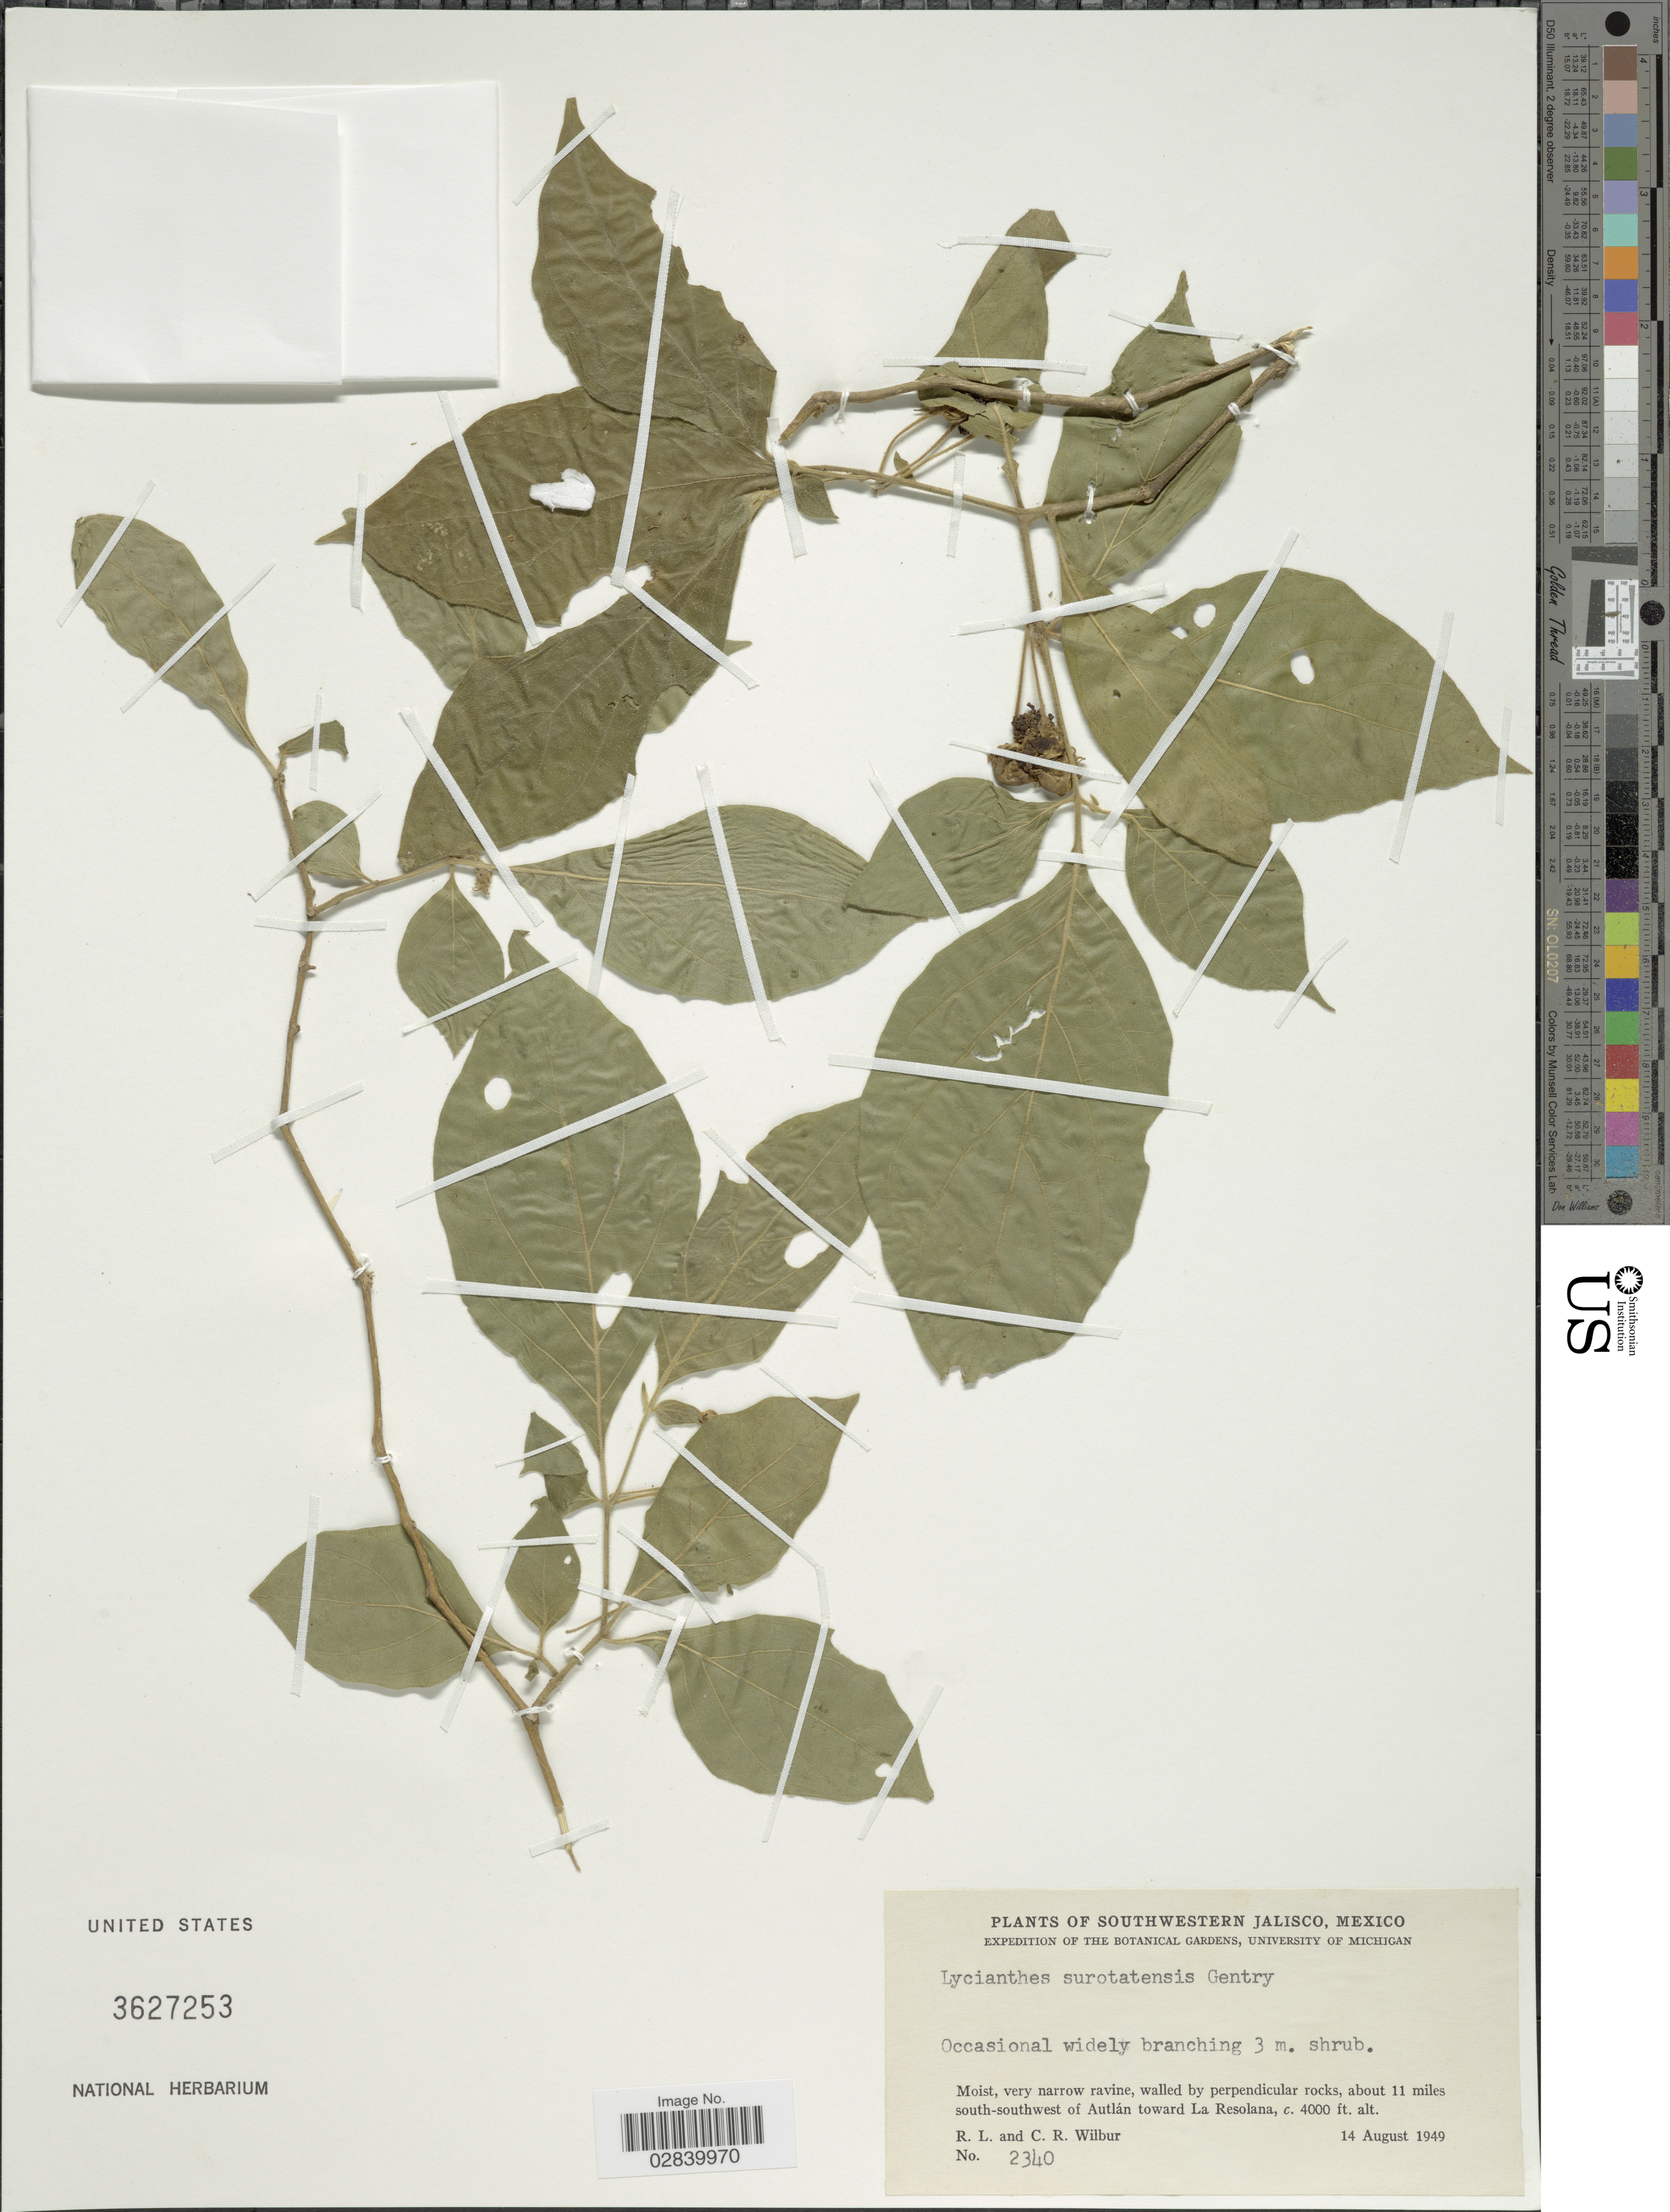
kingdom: Plantae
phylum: Tracheophyta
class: Magnoliopsida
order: Solanales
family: Solanaceae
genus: Lycianthes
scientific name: Lycianthes surotatensis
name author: Gentry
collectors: R. L. Wilbur & C. Wilbur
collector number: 2340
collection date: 1949-08-14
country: Mexico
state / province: Jalisco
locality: Southwestern Jalisco. About 11 miles south-southwest of Autlán toward La Resolana.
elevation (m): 1219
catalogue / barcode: US 3627253